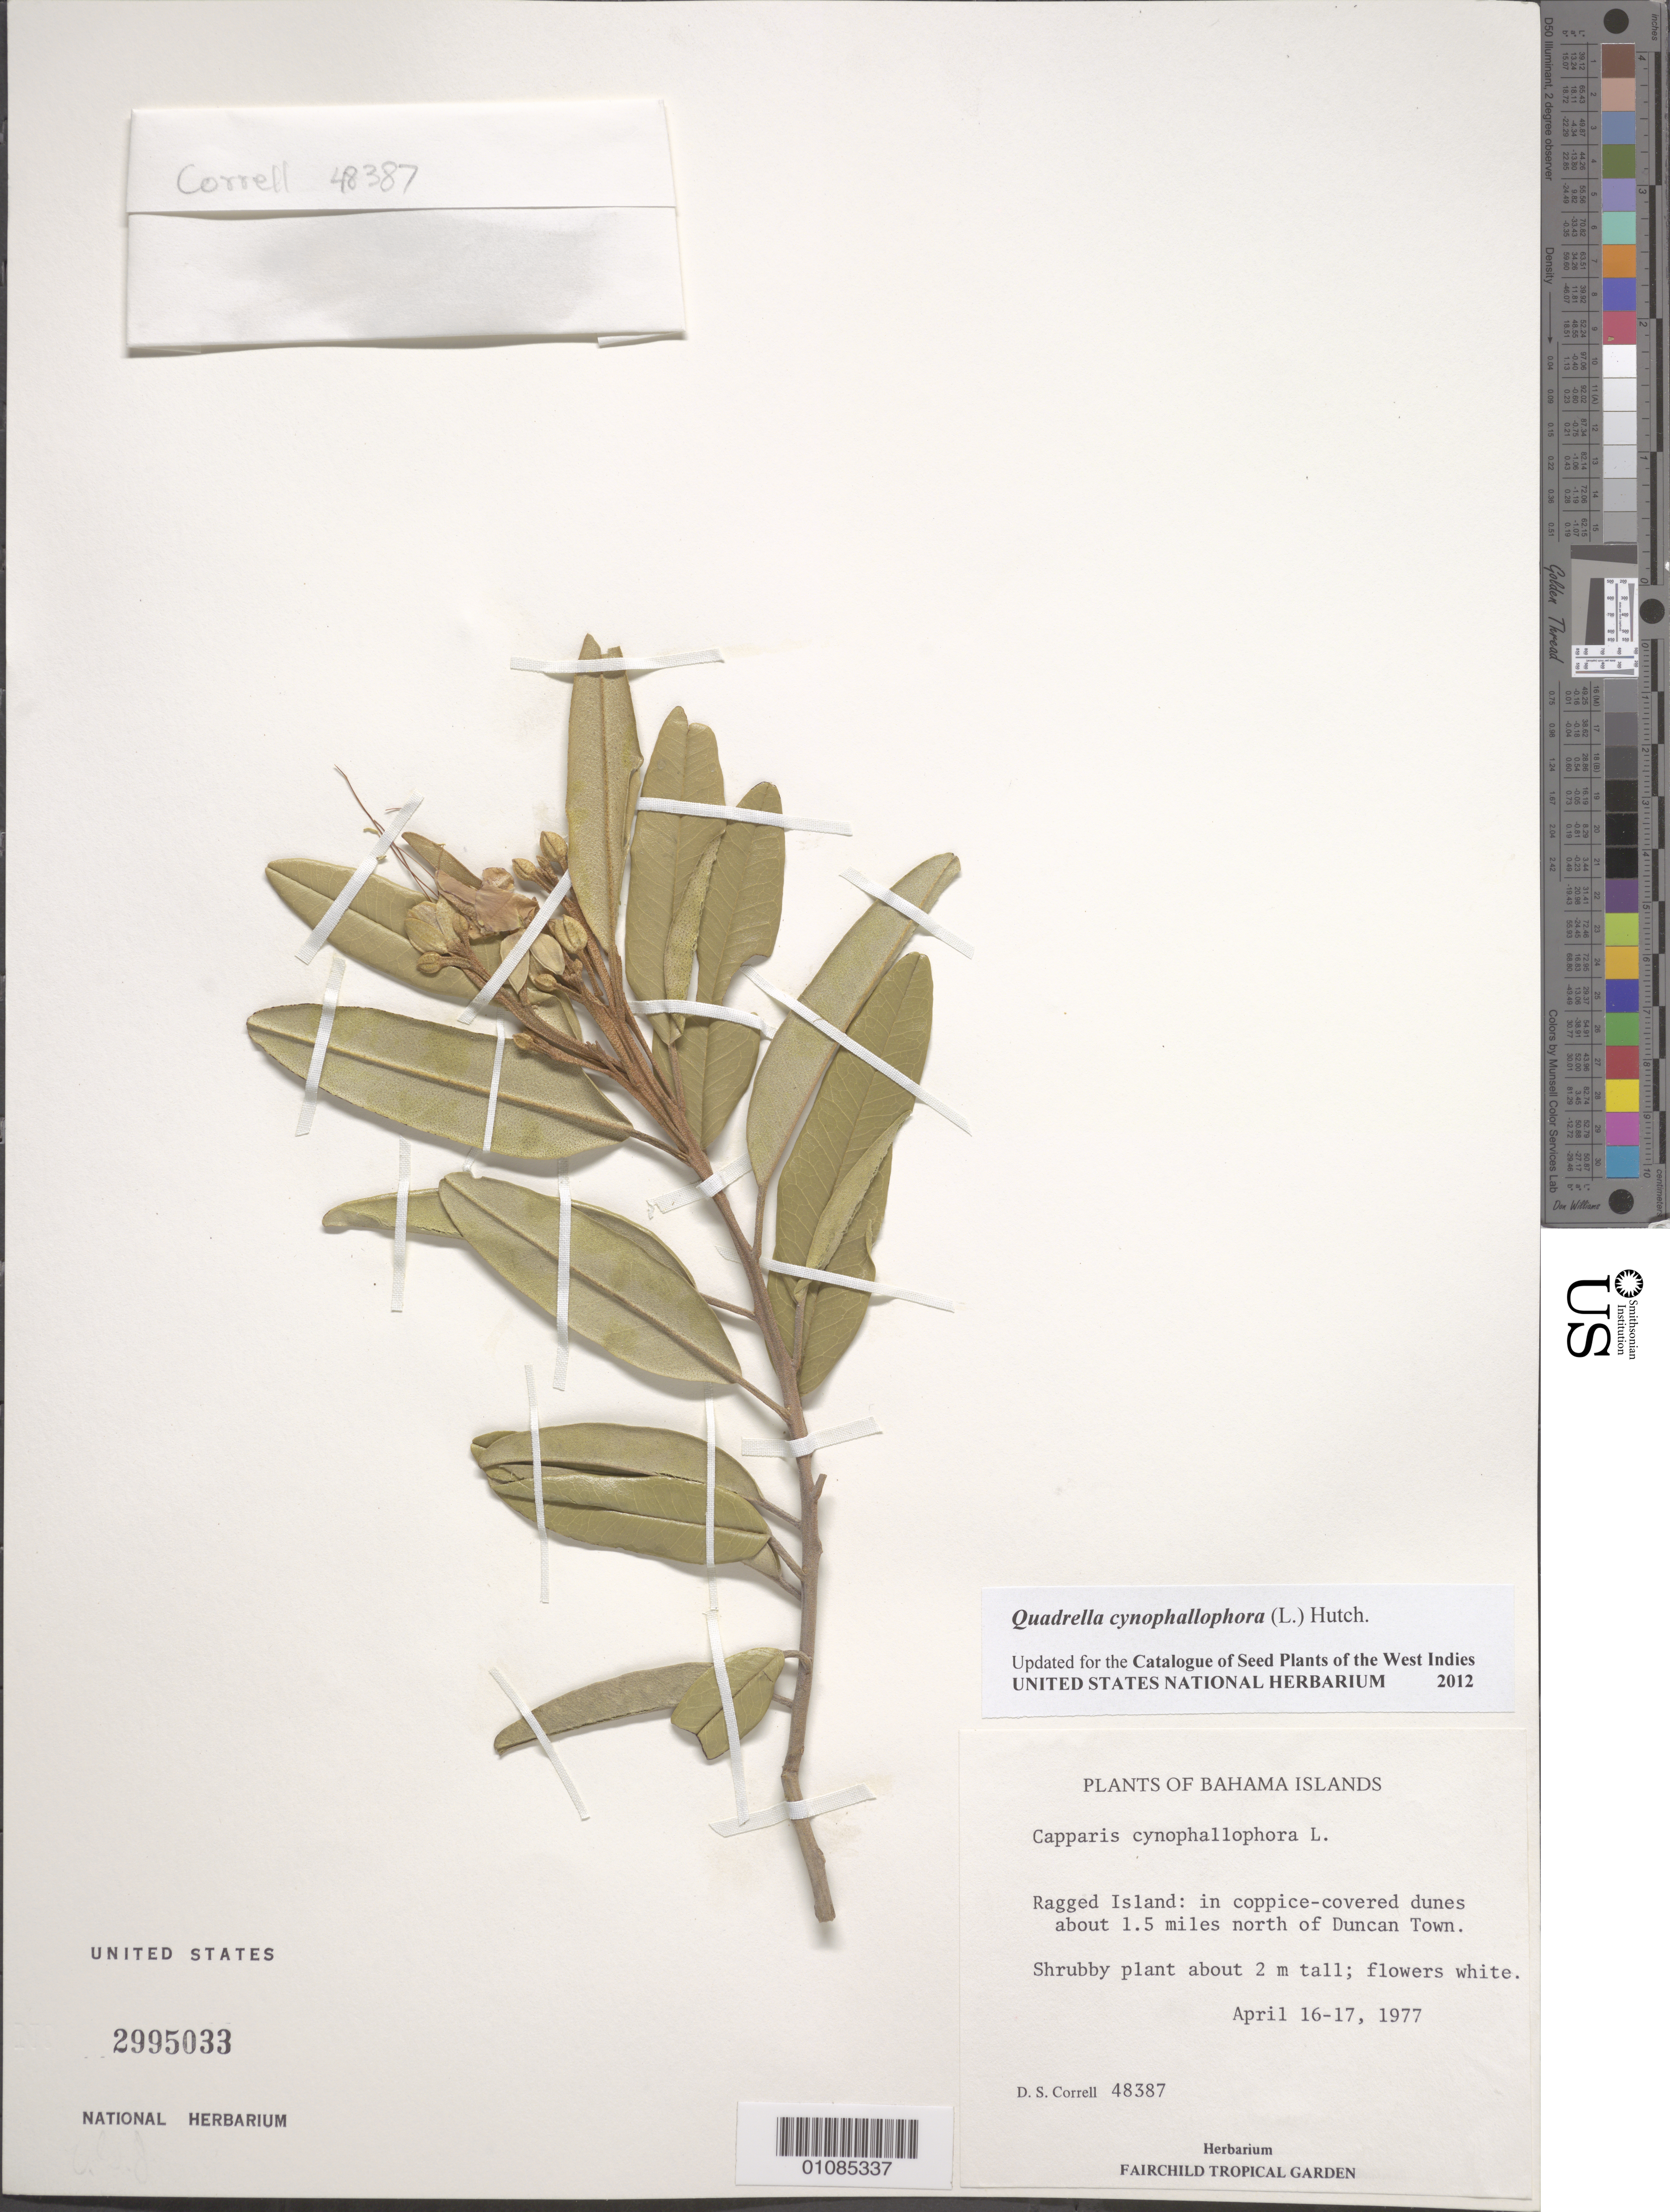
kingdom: Plantae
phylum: Tracheophyta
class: Magnoliopsida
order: Brassicales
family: Capparaceae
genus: Quadrella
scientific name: Quadrella cynophallophora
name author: (L.) Hutch.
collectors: D. S. Correll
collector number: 48387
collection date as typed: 16 Apr 1977 to 17 Apr 1977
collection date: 1977-04-16/1977-04-17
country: Bahamas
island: Ragged I.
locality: In coppice-covered dunes, about 1.5 mi N of Duncan Town.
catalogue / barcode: US 2995033